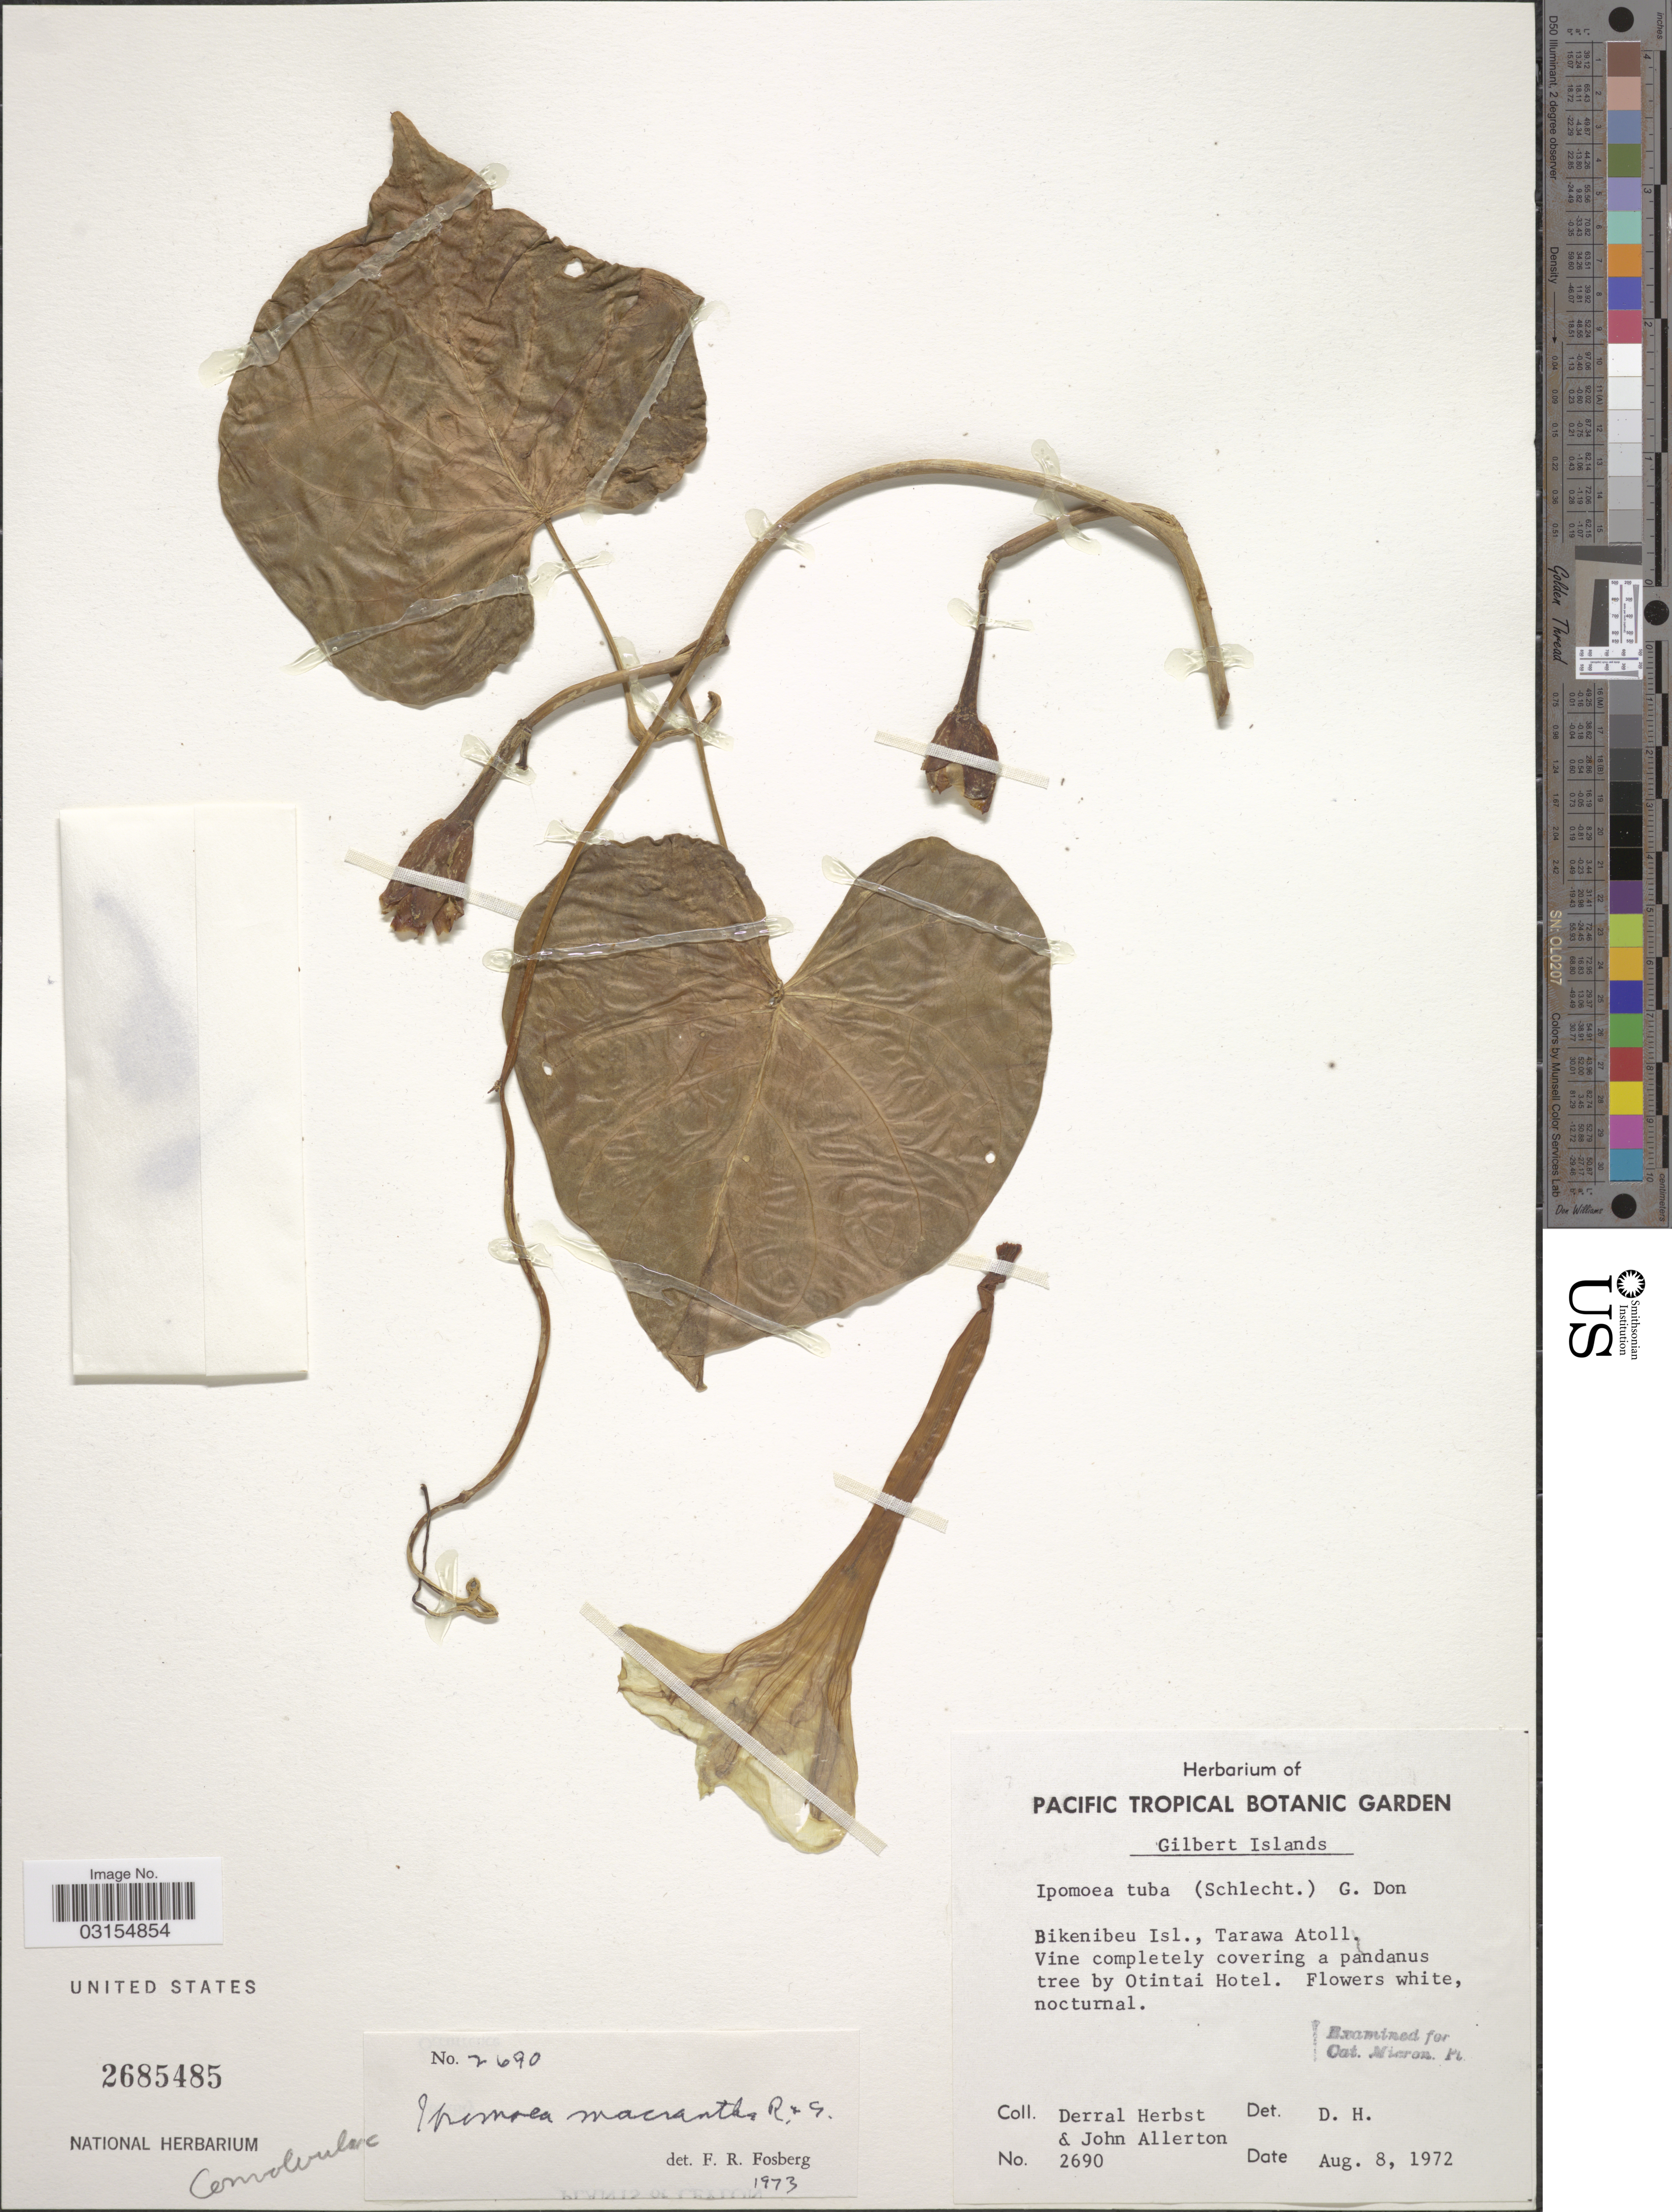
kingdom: Plantae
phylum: Tracheophyta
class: Magnoliopsida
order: Solanales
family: Convolvulaceae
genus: Ipomoea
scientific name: Ipomoea violacea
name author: L.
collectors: D. R. Herbst & J. Allerton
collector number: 2690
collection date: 1972-08-08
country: Kiribati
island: Tarawa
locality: Gilbert Islands. Bikenibeu Isl., Tarawa Atoll.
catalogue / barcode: US 2685485